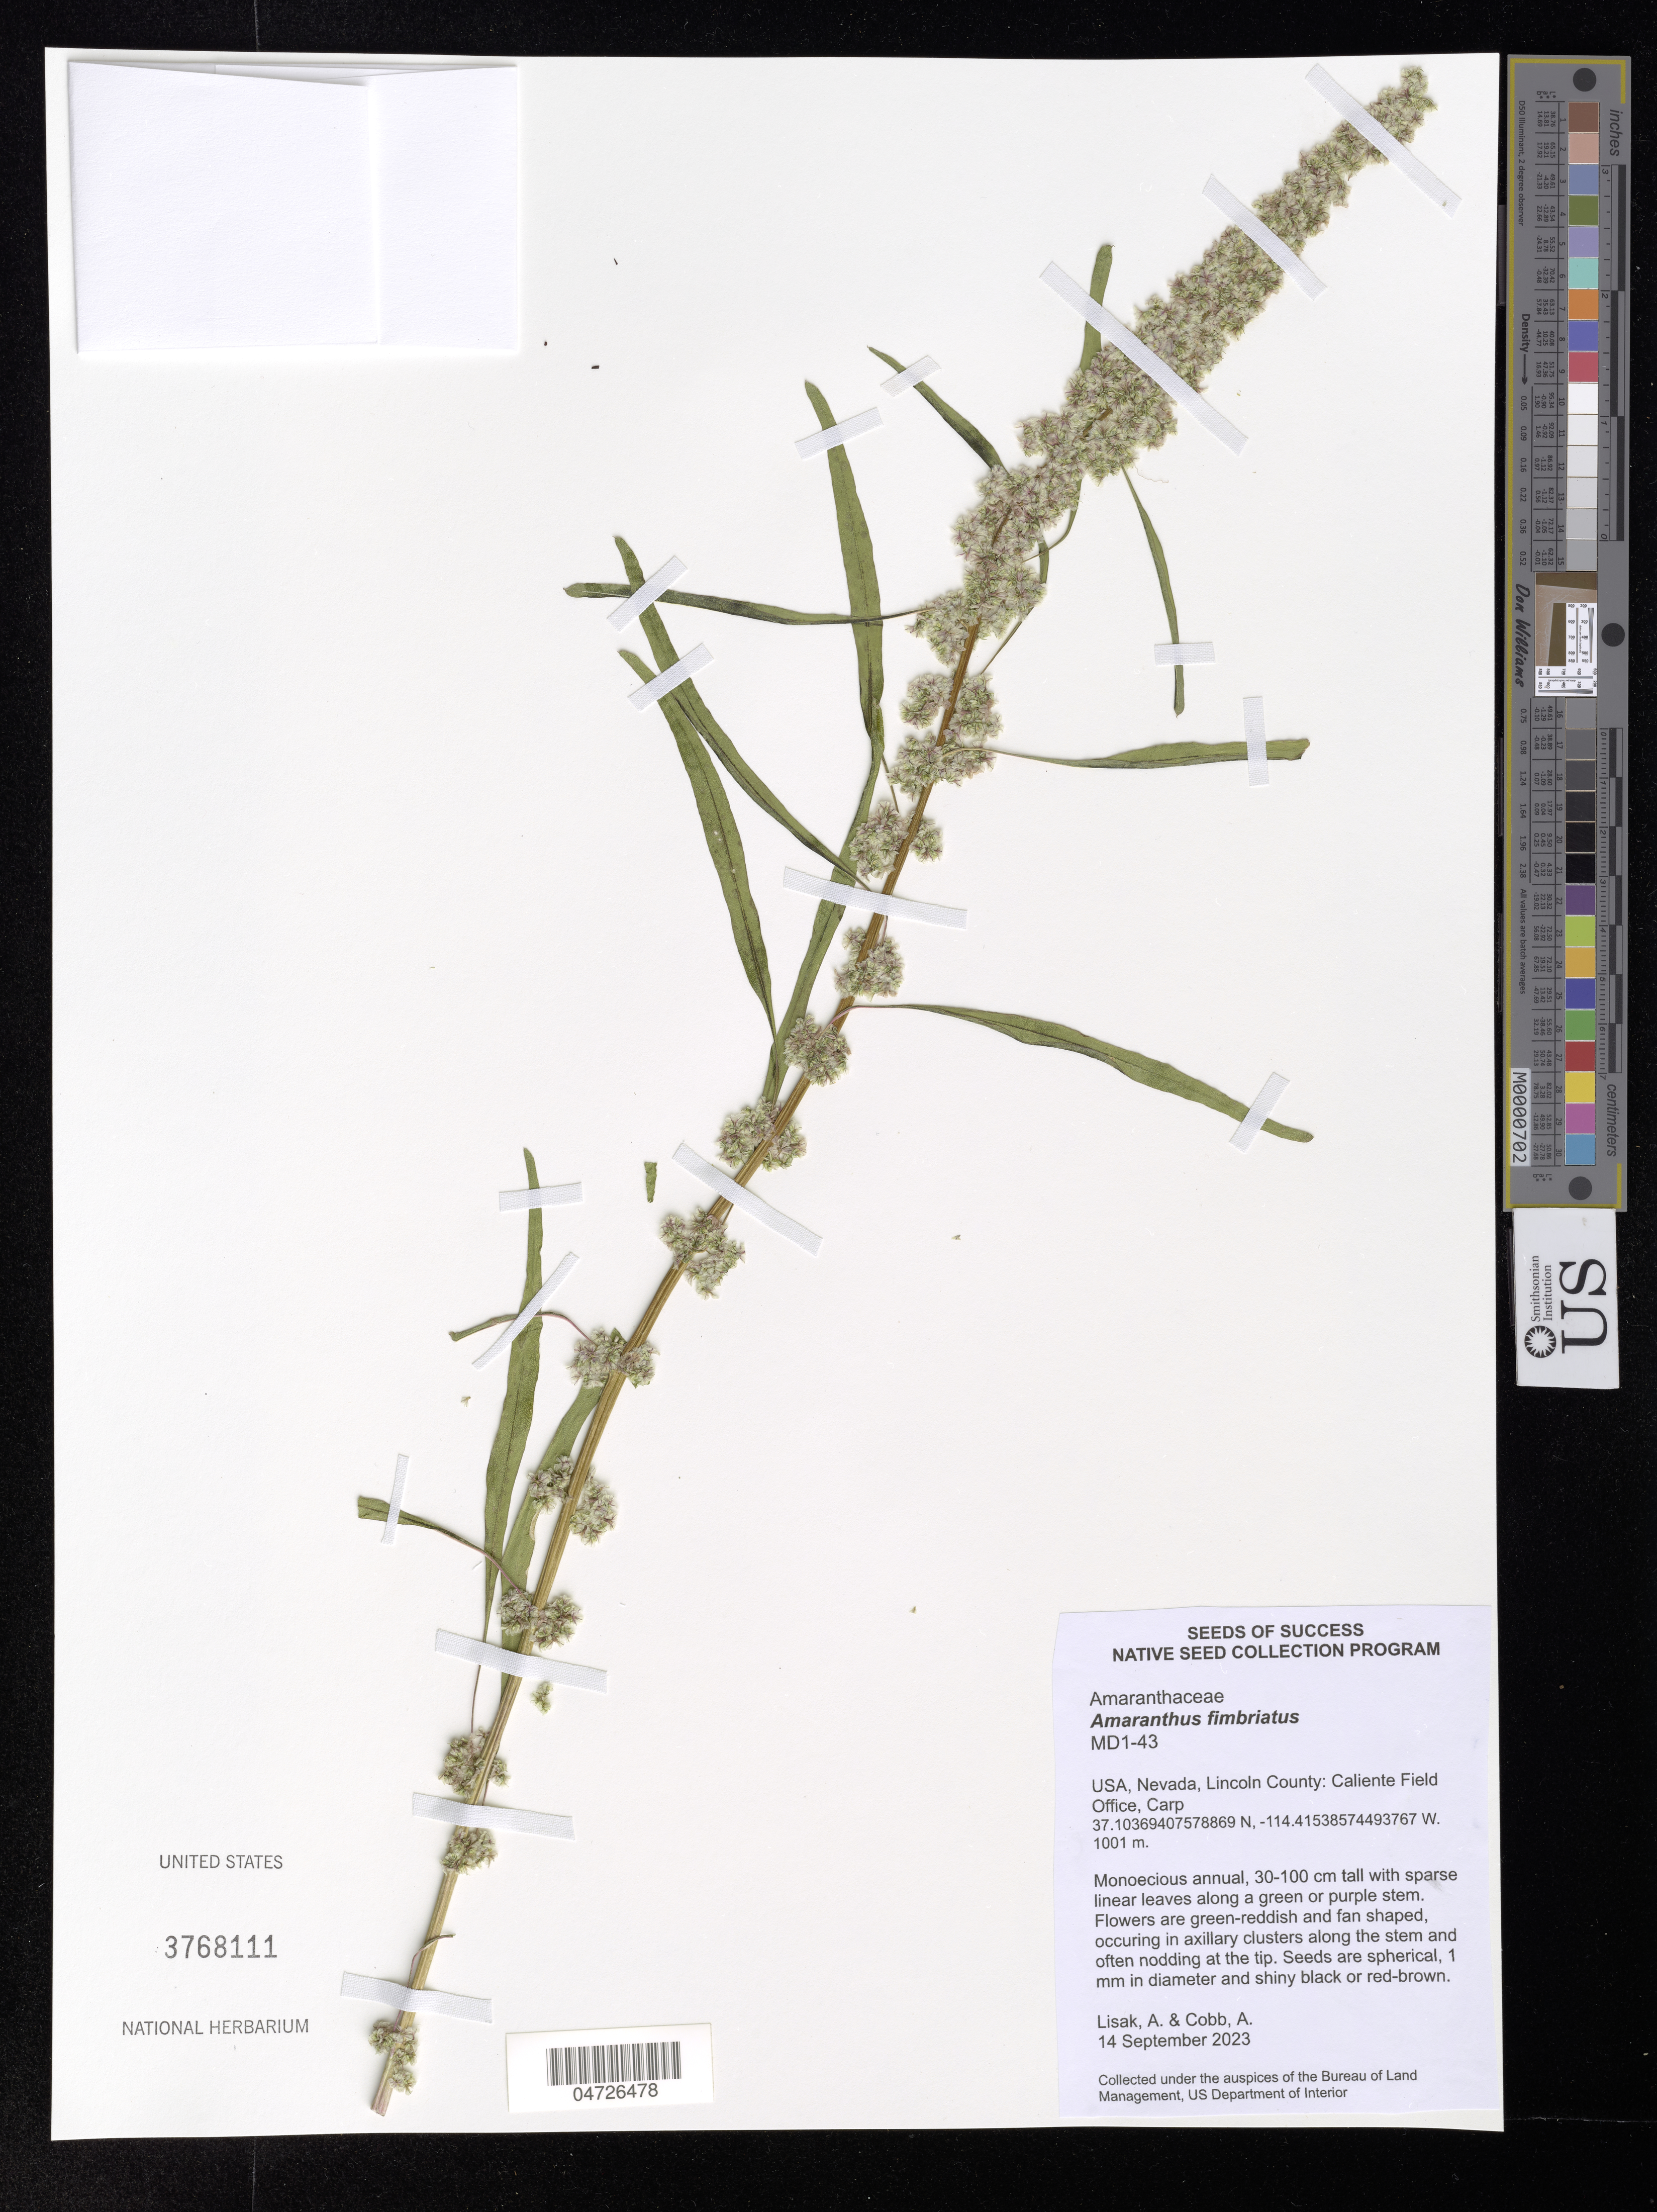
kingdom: Plantae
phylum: Tracheophyta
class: Magnoliopsida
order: Caryophyllales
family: Amaranthaceae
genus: Amaranthus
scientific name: Amaranthus fimbriatus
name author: (Torr.) Benth. ex S. Watson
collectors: A. Lisak & A. Cobb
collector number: MD1-43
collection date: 2023-09-14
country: United States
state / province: Nevada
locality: Lincoln County: Caliente Field Office, Carp.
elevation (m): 1001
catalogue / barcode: US 3768111